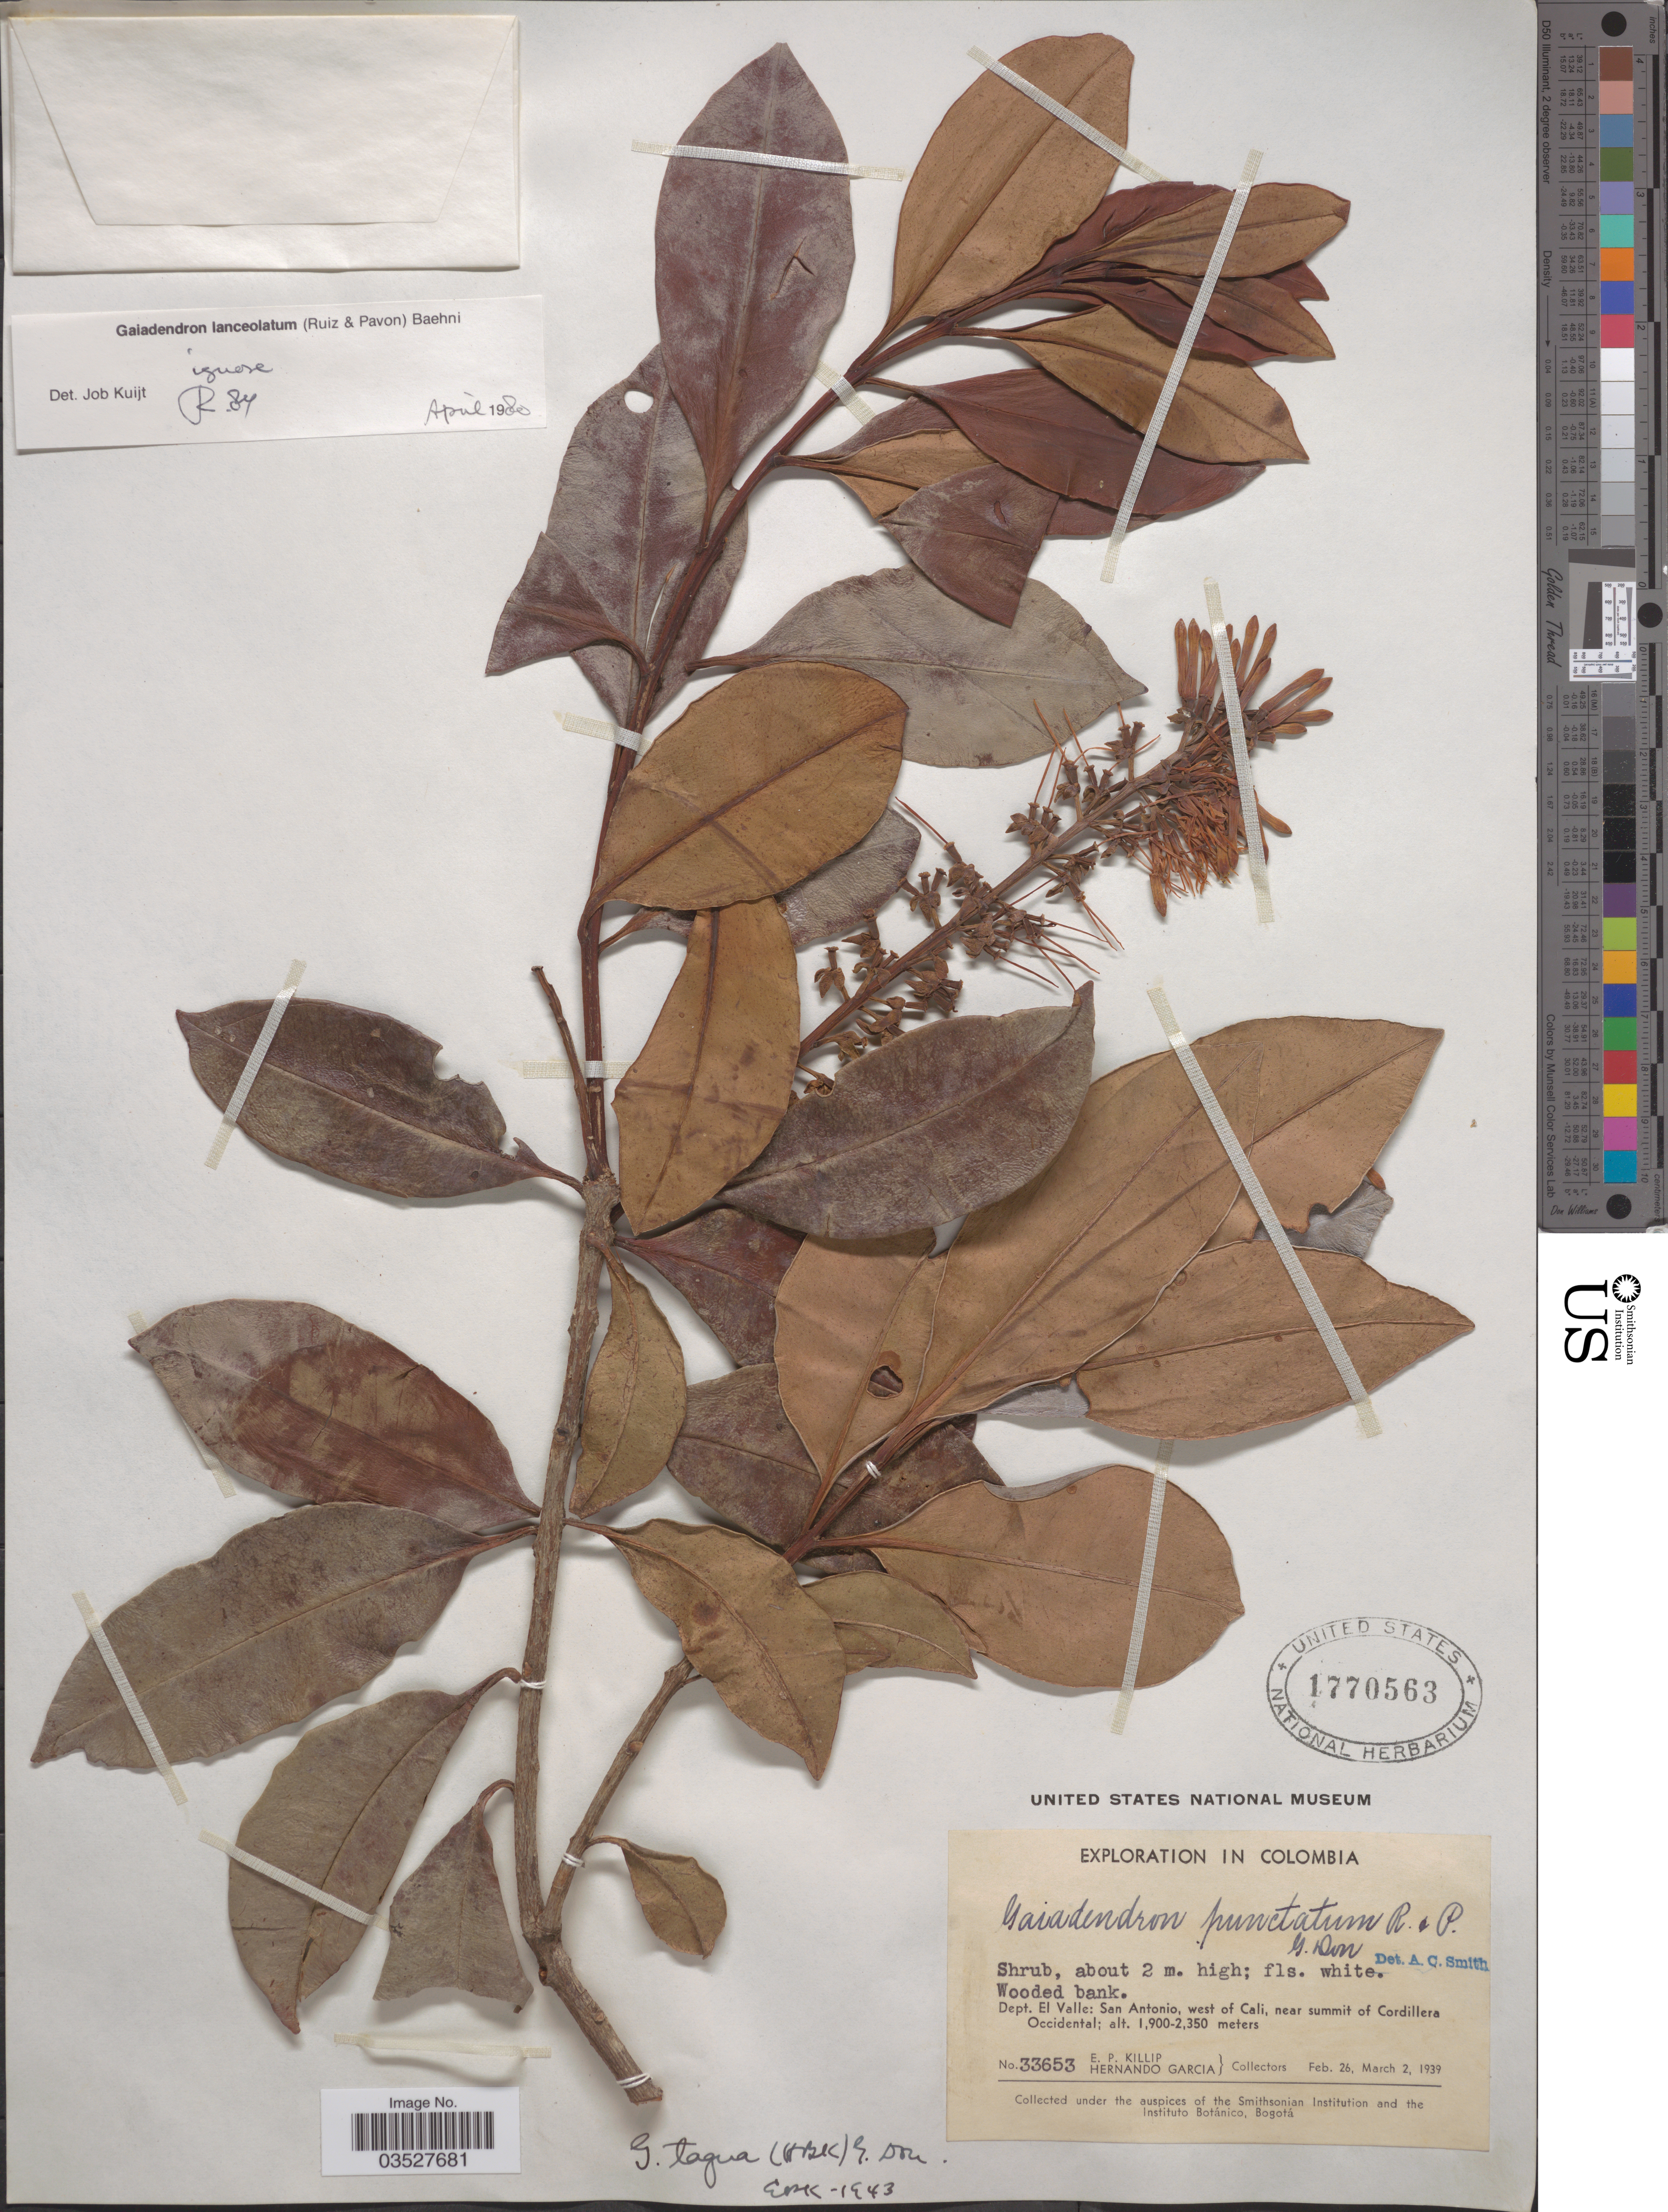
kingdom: Plantae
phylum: Tracheophyta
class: Magnoliopsida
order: Santalales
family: Loranthaceae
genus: Gaiadendron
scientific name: Gaiadendron punctatum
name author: (Ruiz & Pav.) G. Don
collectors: E. P. Killip & H. Garcia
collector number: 33653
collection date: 1939-02-26/1939-03-02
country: Colombia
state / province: Valle del Cauca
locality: Dept. El Valle: San Antonio, west of Cali, near summit of Cordillera Occidental.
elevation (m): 1900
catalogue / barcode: US 1770563